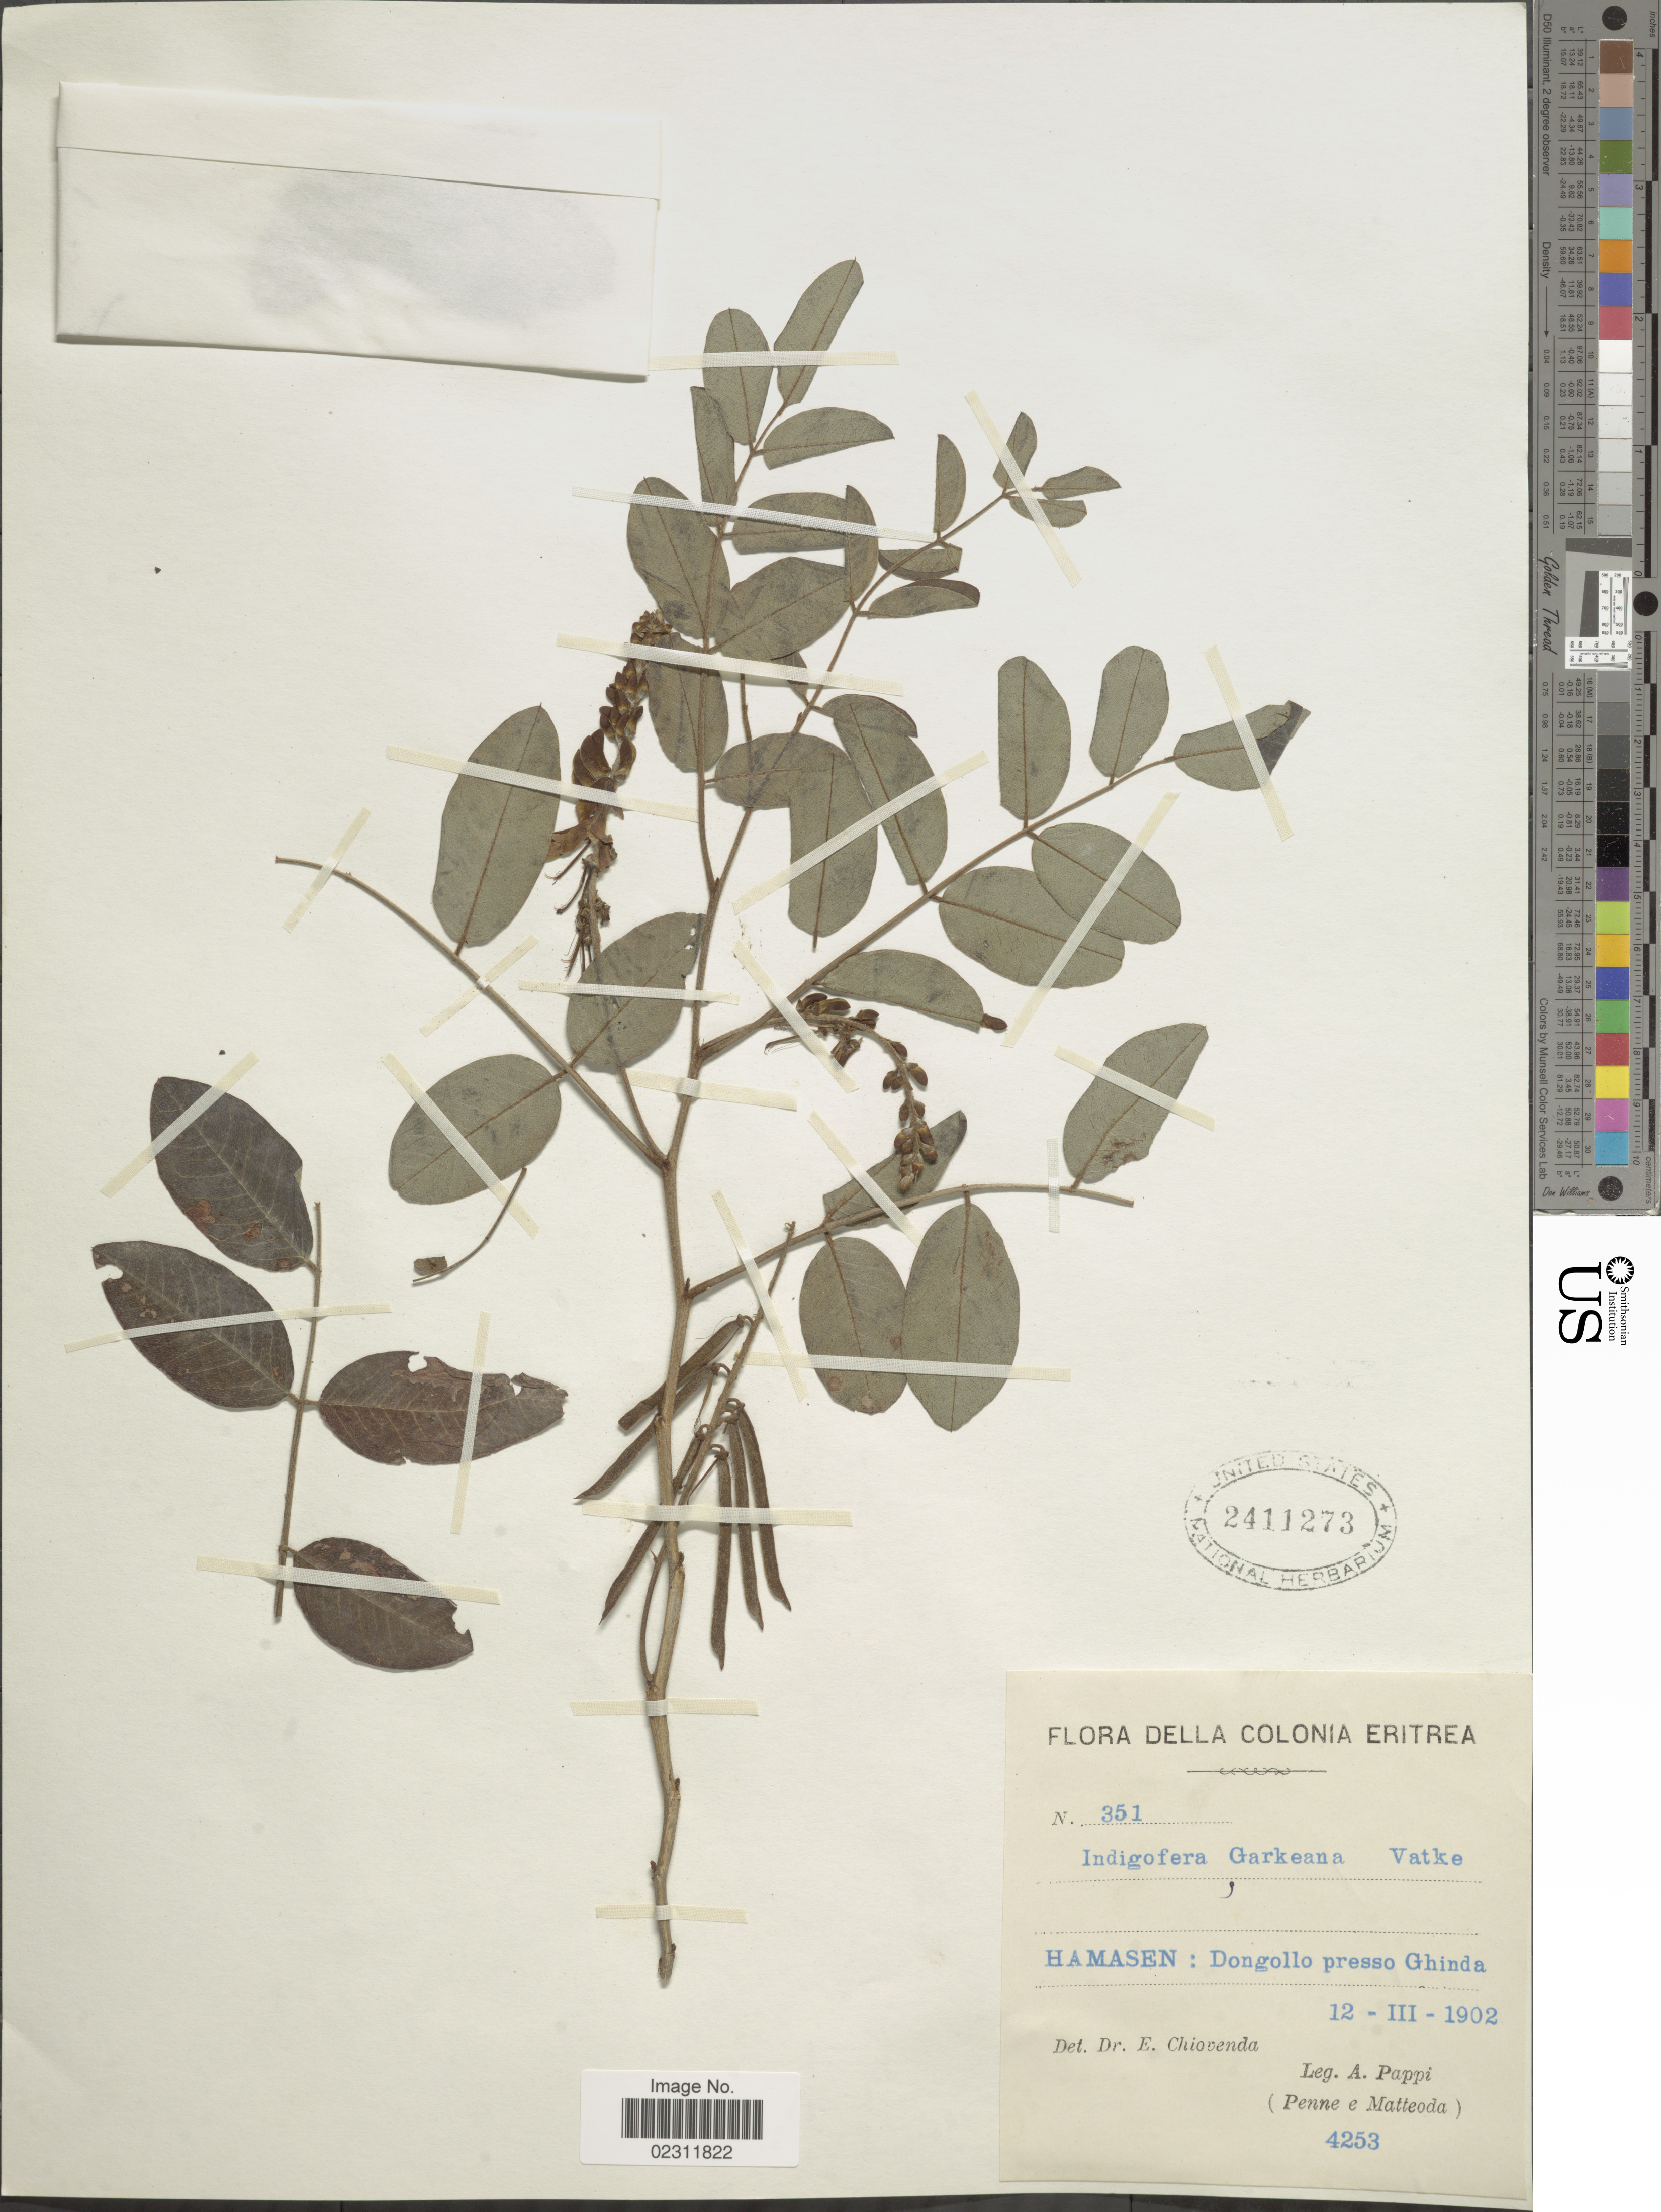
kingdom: Plantae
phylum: Tracheophyta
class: Magnoliopsida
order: Fabales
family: Fabaceae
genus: Indigofera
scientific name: Indigofera garckeana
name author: Vatke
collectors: A. Pappi, Penne & Matteoda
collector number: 4253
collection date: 1902-03-12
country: Eritrea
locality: Hamasen, Dongollo presso Ghinda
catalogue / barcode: US 2411273